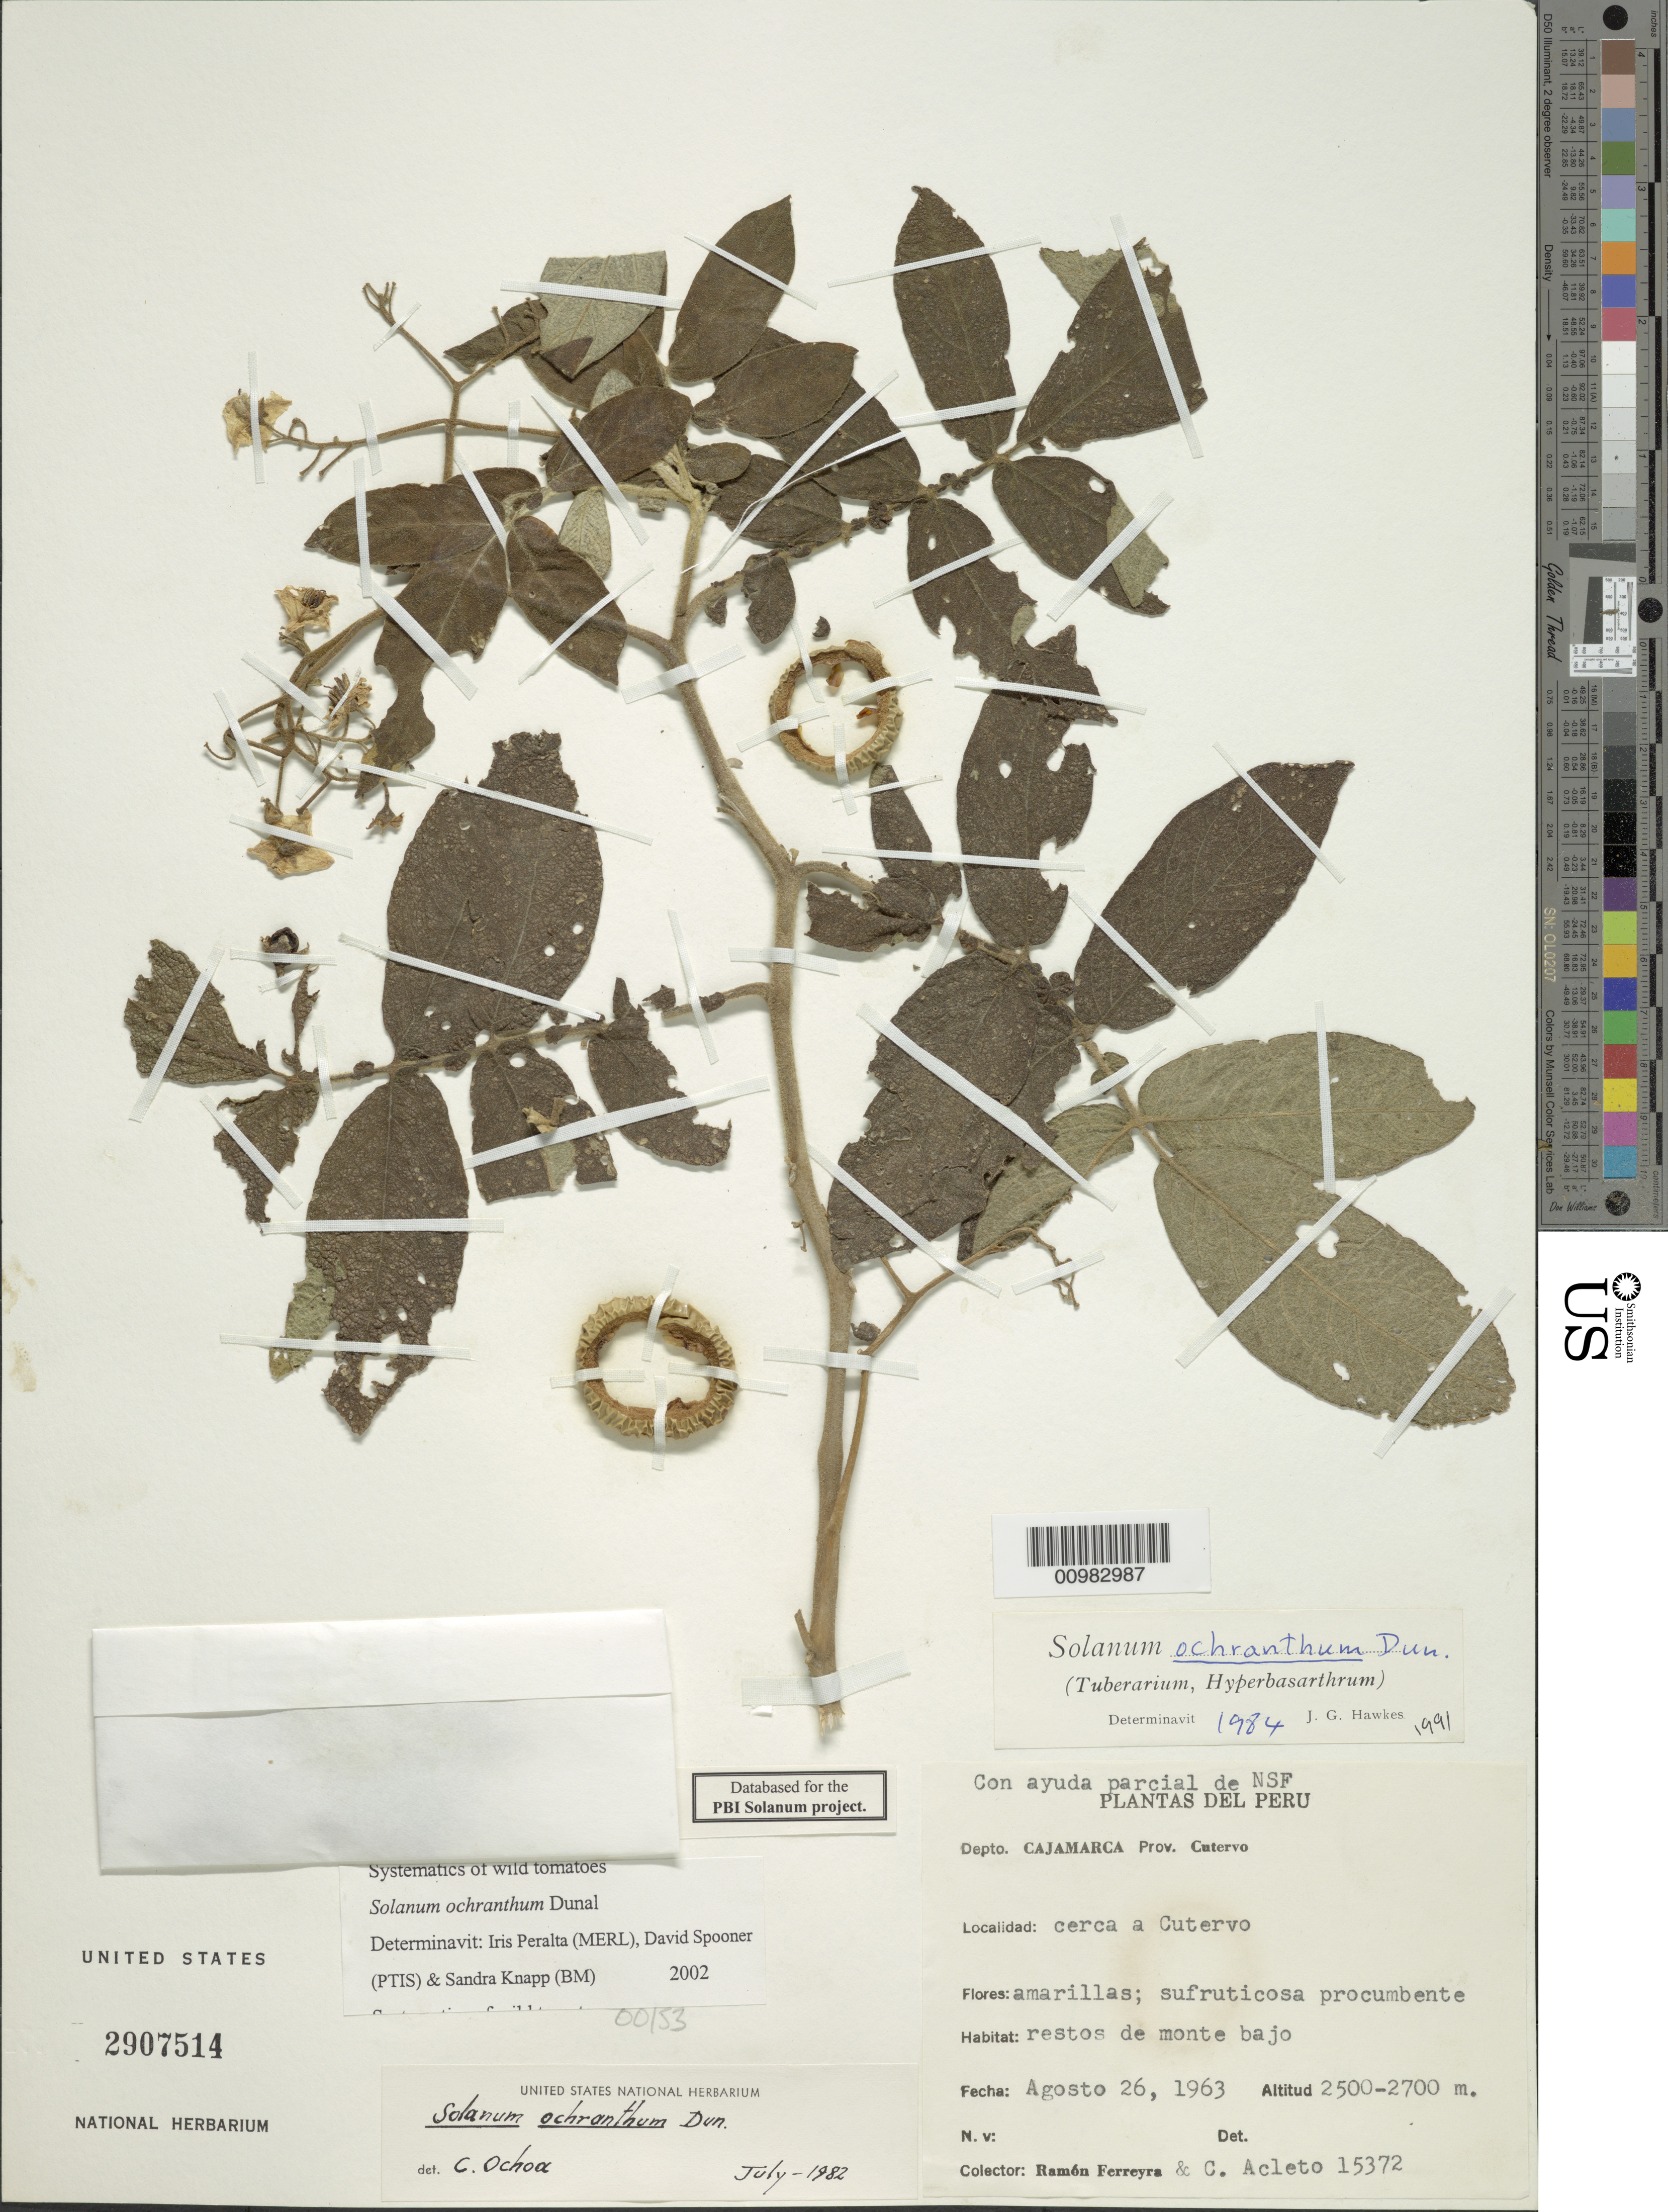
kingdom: Plantae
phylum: Tracheophyta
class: Magnoliopsida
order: Solanales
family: Solanaceae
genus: Solanum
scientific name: Solanum ochranthum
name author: Dunal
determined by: Peralta, Iris E.; Knapp, S. D.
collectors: R. A. Ferreyra & C. Acleto O.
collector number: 15372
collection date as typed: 26 Aug 1963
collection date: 1963-08-26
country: Peru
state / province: Cajamarca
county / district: Cutervo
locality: cerca a Cutervo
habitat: restos de monte bajo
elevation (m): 2500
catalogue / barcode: US 2907544